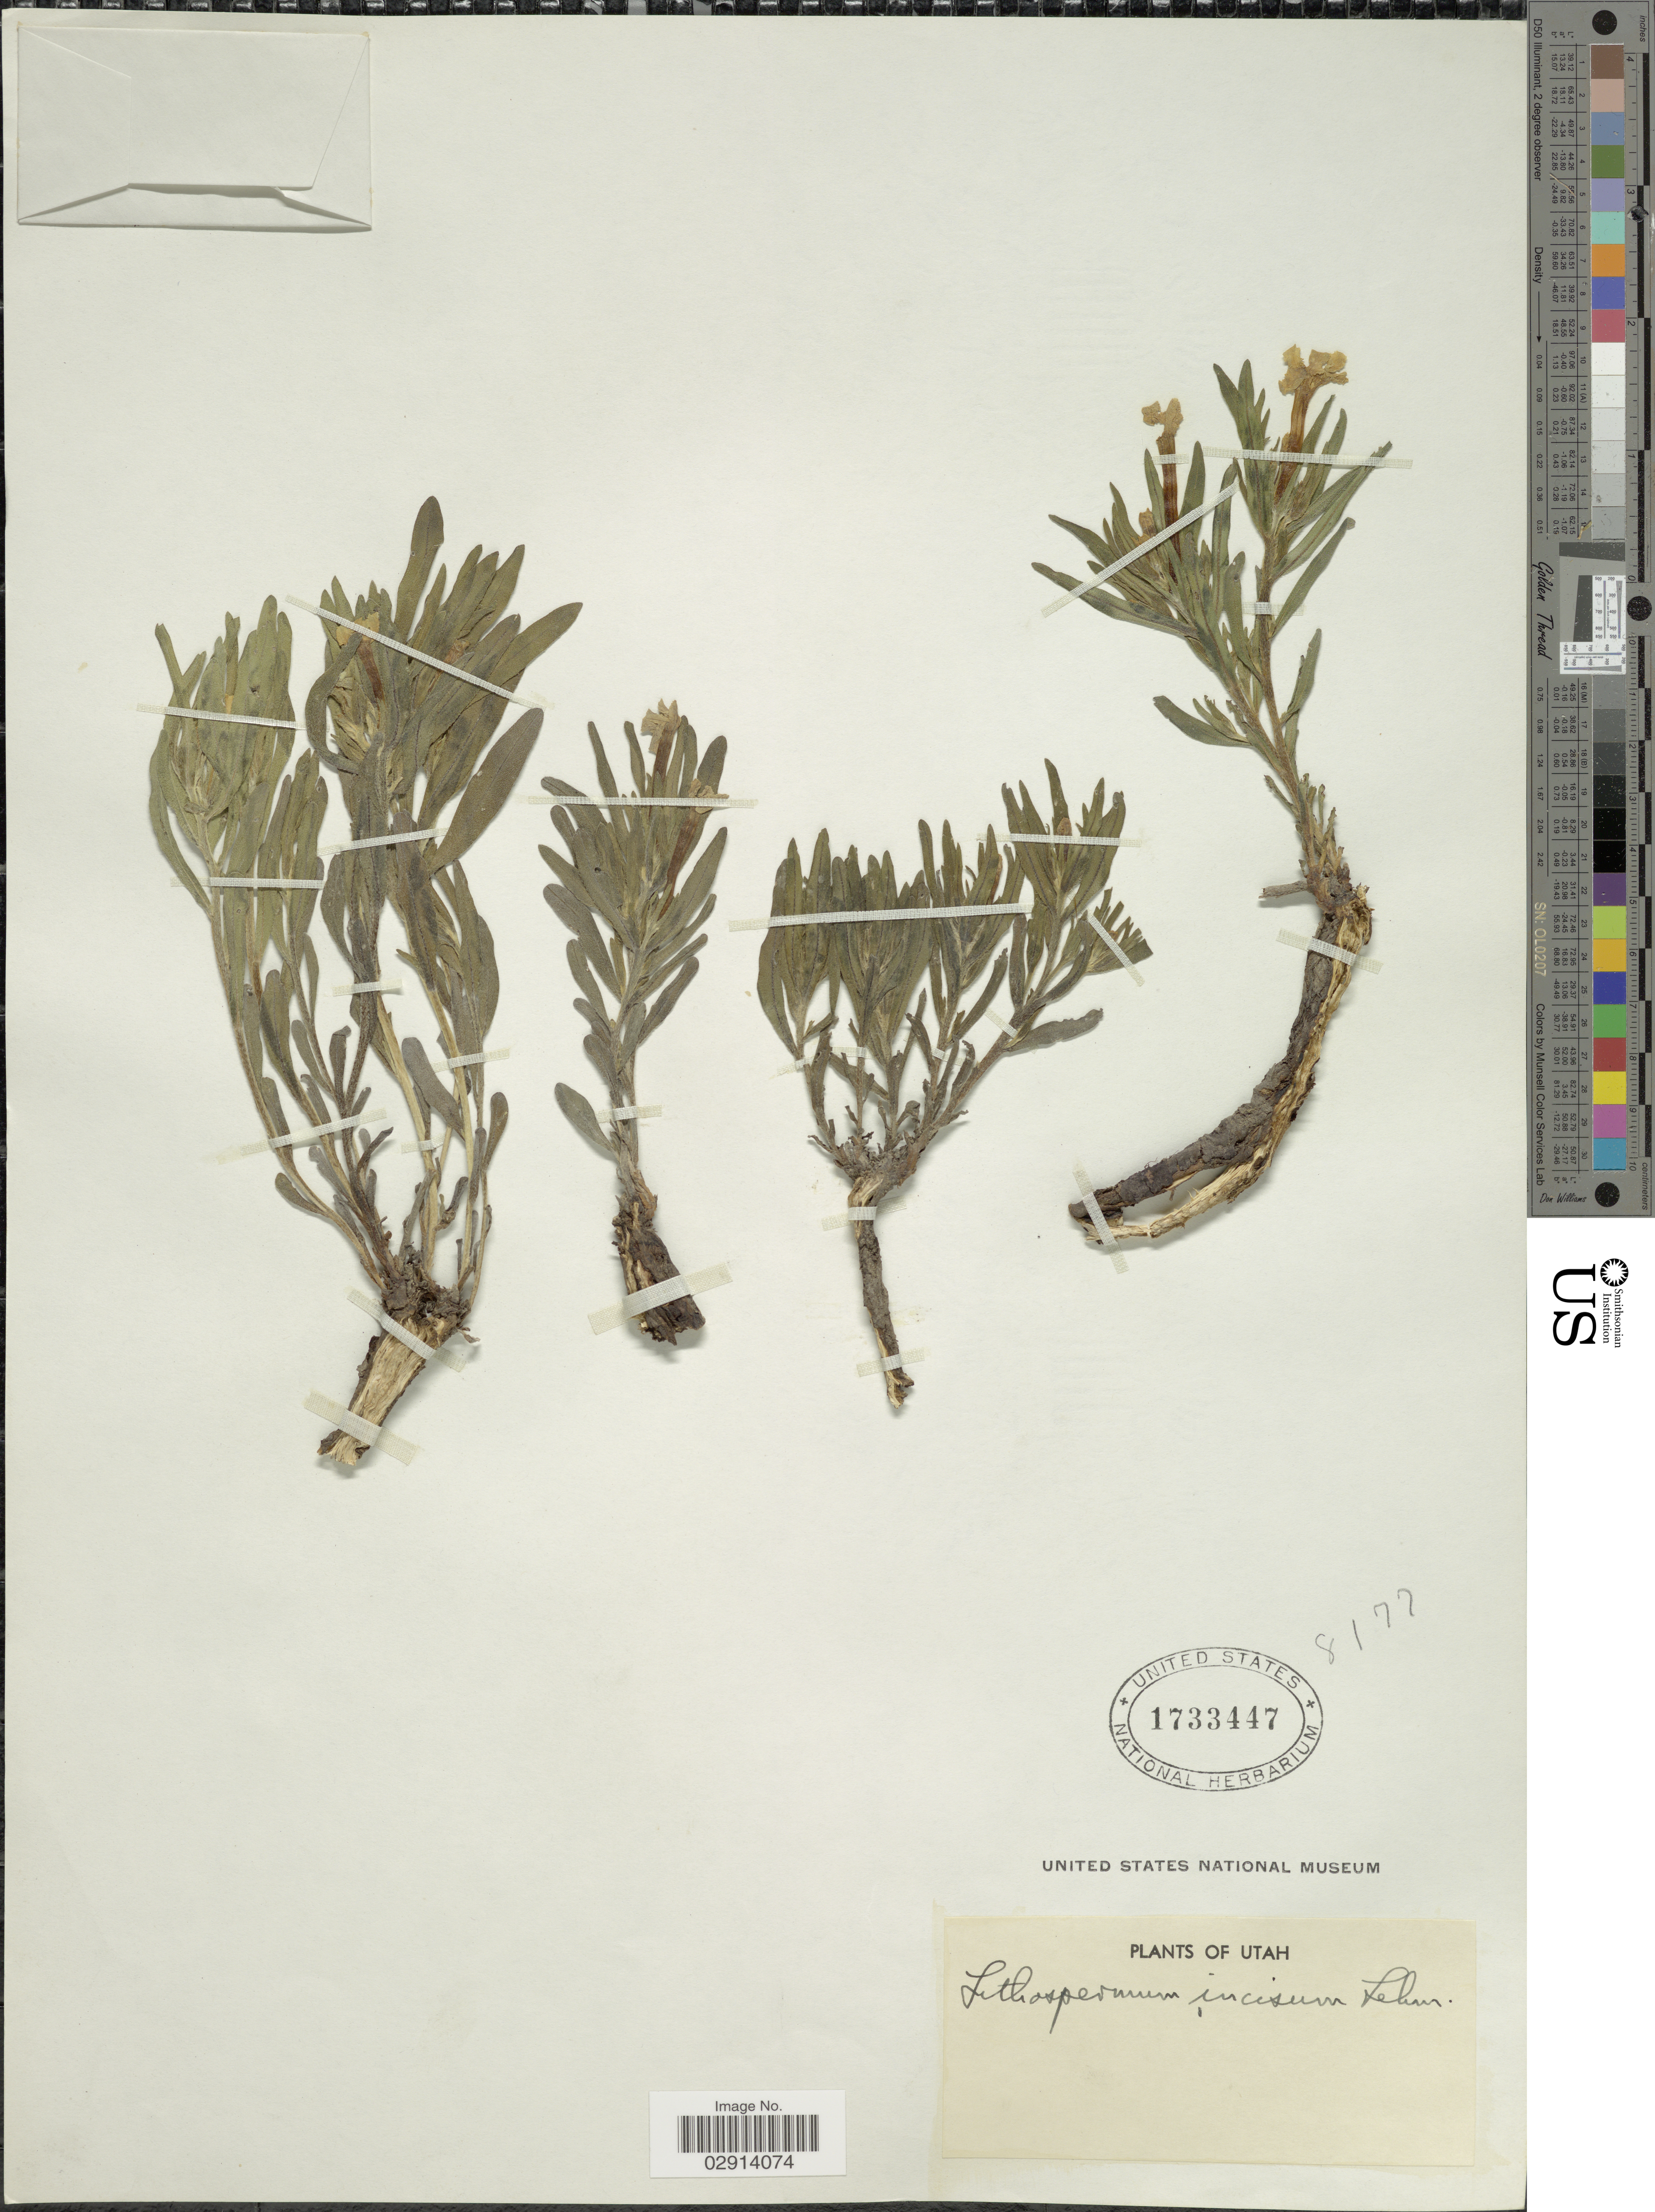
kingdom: Plantae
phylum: Tracheophyta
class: Magnoliopsida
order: Boraginales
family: Boraginaceae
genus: Lithospermum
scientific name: Lithospermum incisum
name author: Lehm.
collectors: United States National Museum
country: United States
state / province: Utah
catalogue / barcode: US 1733447